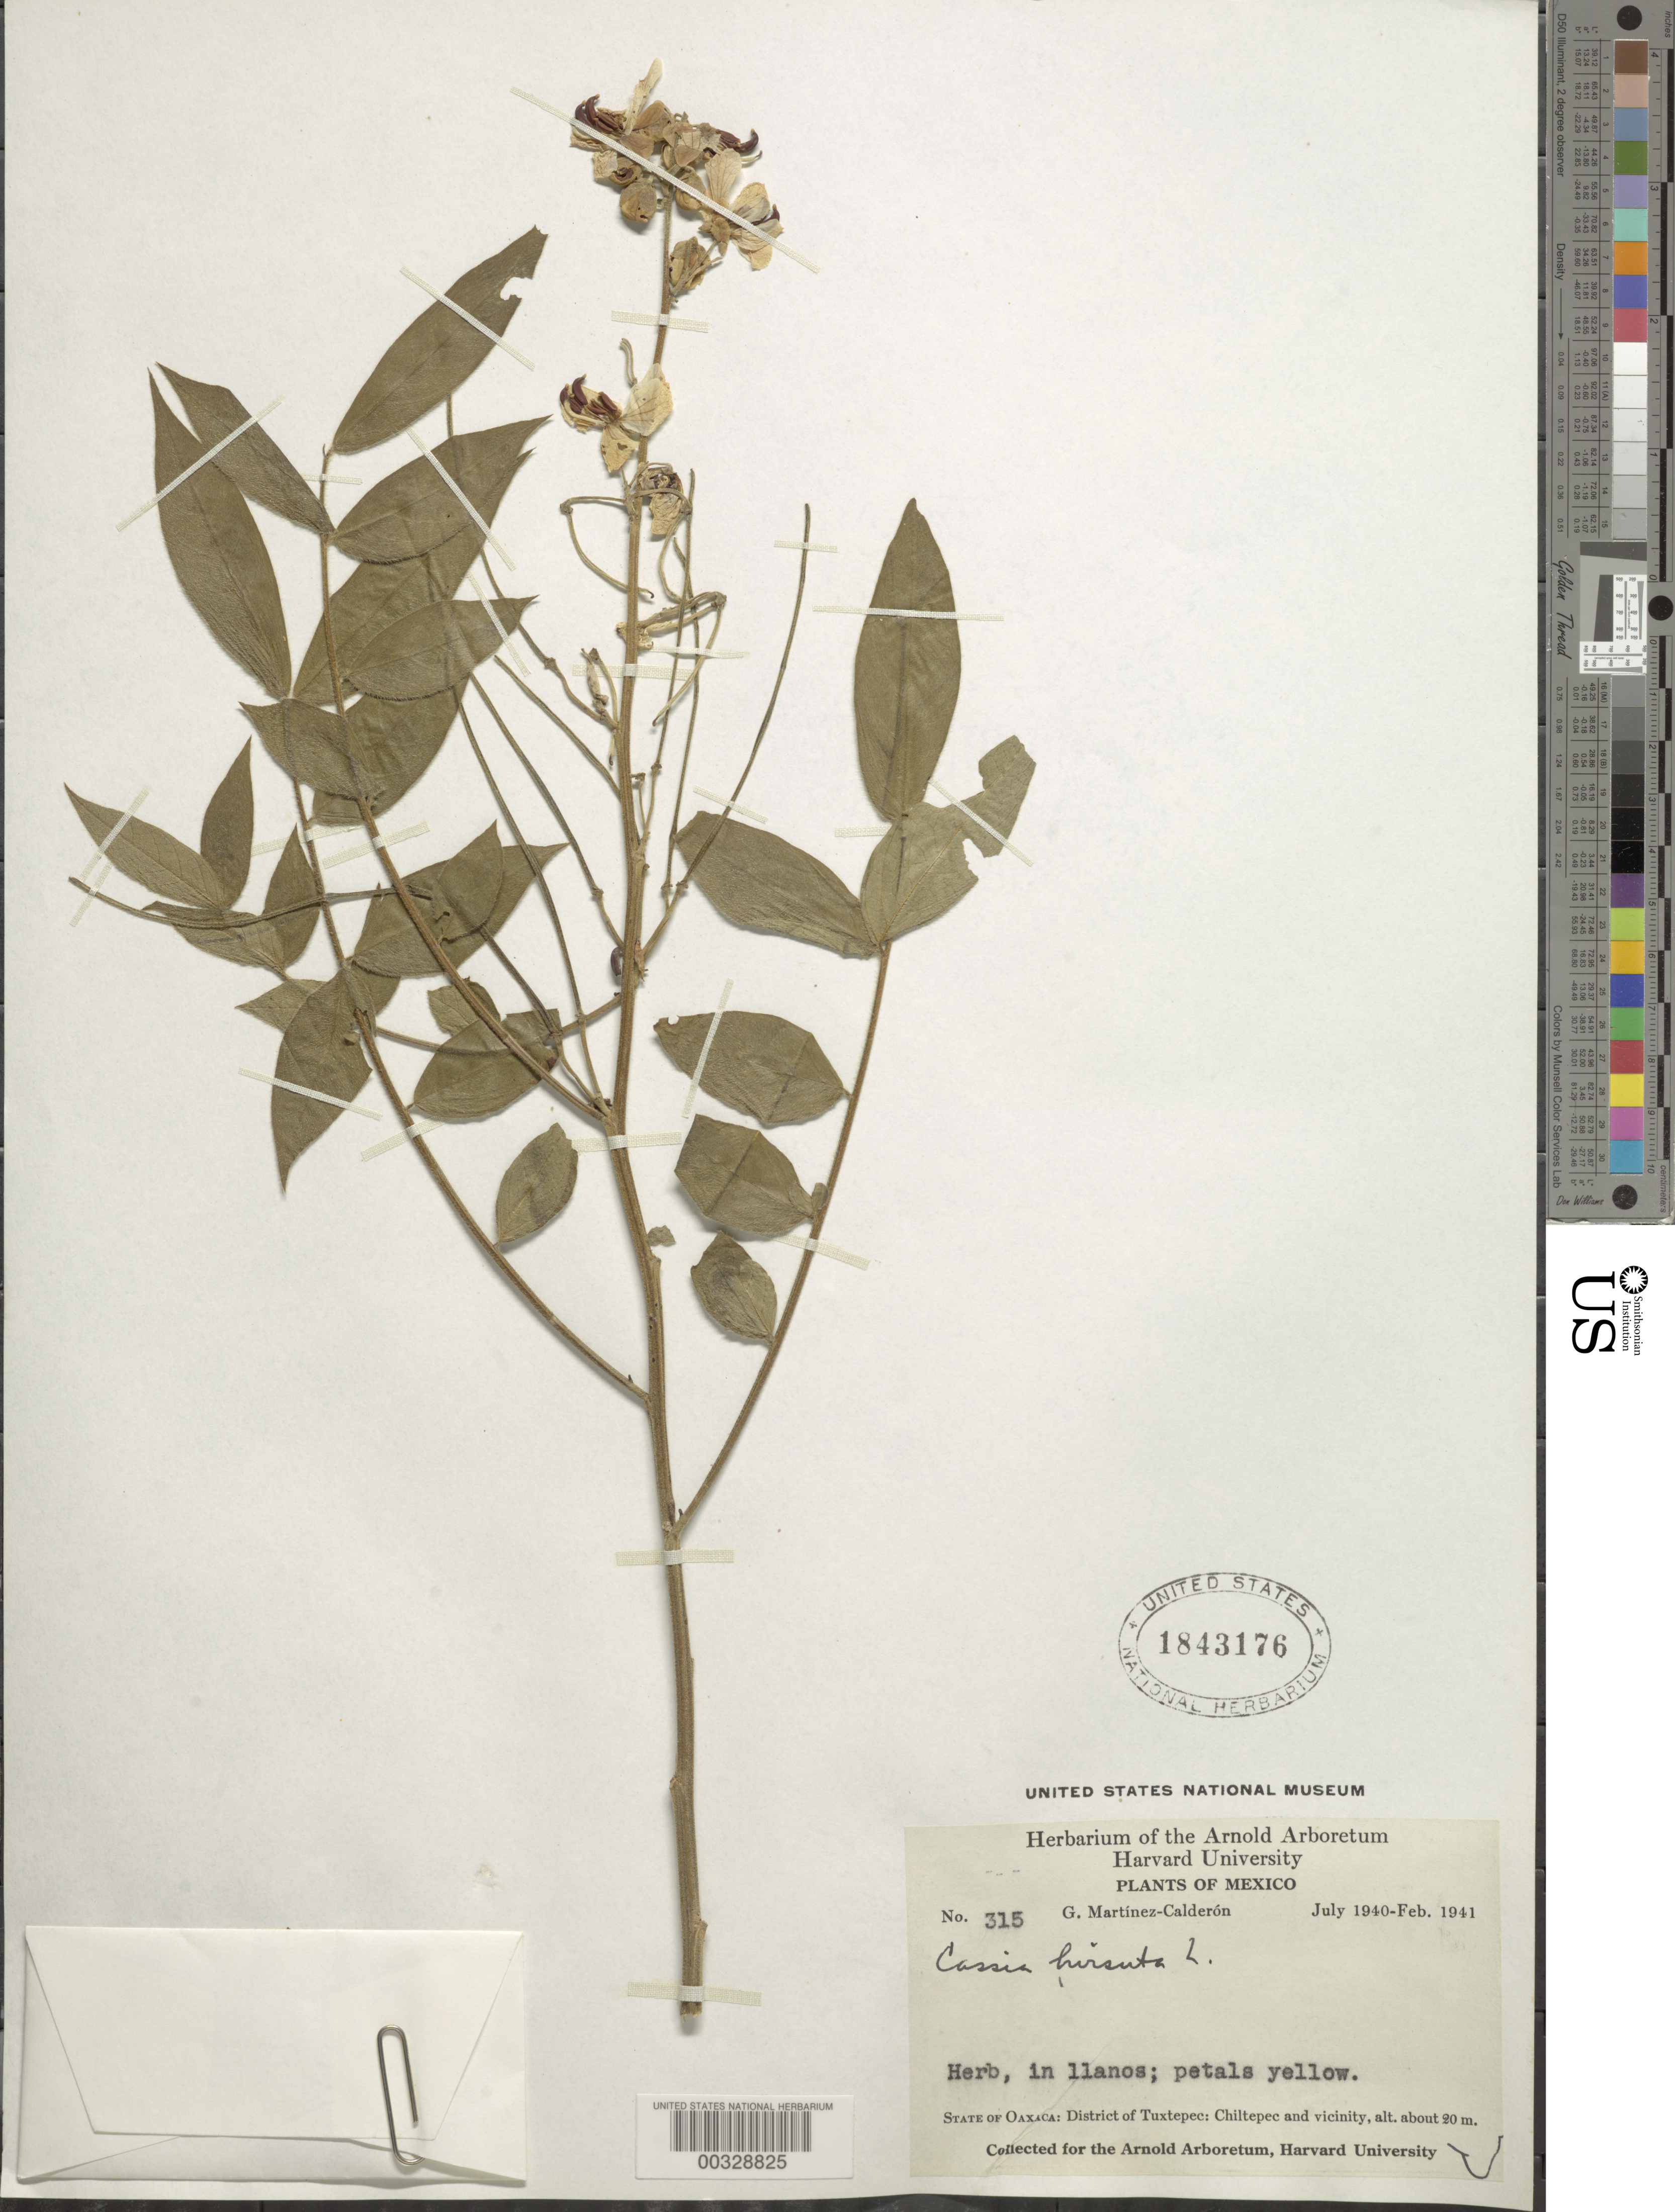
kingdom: Plantae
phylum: Tracheophyta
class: Magnoliopsida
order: Fabales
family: Fabaceae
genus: Senna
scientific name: Senna hirsuta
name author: (L.) H.S. Irwin & Barneby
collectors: G. Martínez Calderón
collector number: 315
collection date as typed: Jul 1940 to -- Feb 1941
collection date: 1940-07/1941-02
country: Mexico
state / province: Oaxaca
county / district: San Juan Bautista Tuxtepec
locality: Tuxtepec mun. (?), Chiltepec and vicinity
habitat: In llanos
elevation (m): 20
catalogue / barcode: US 1843176